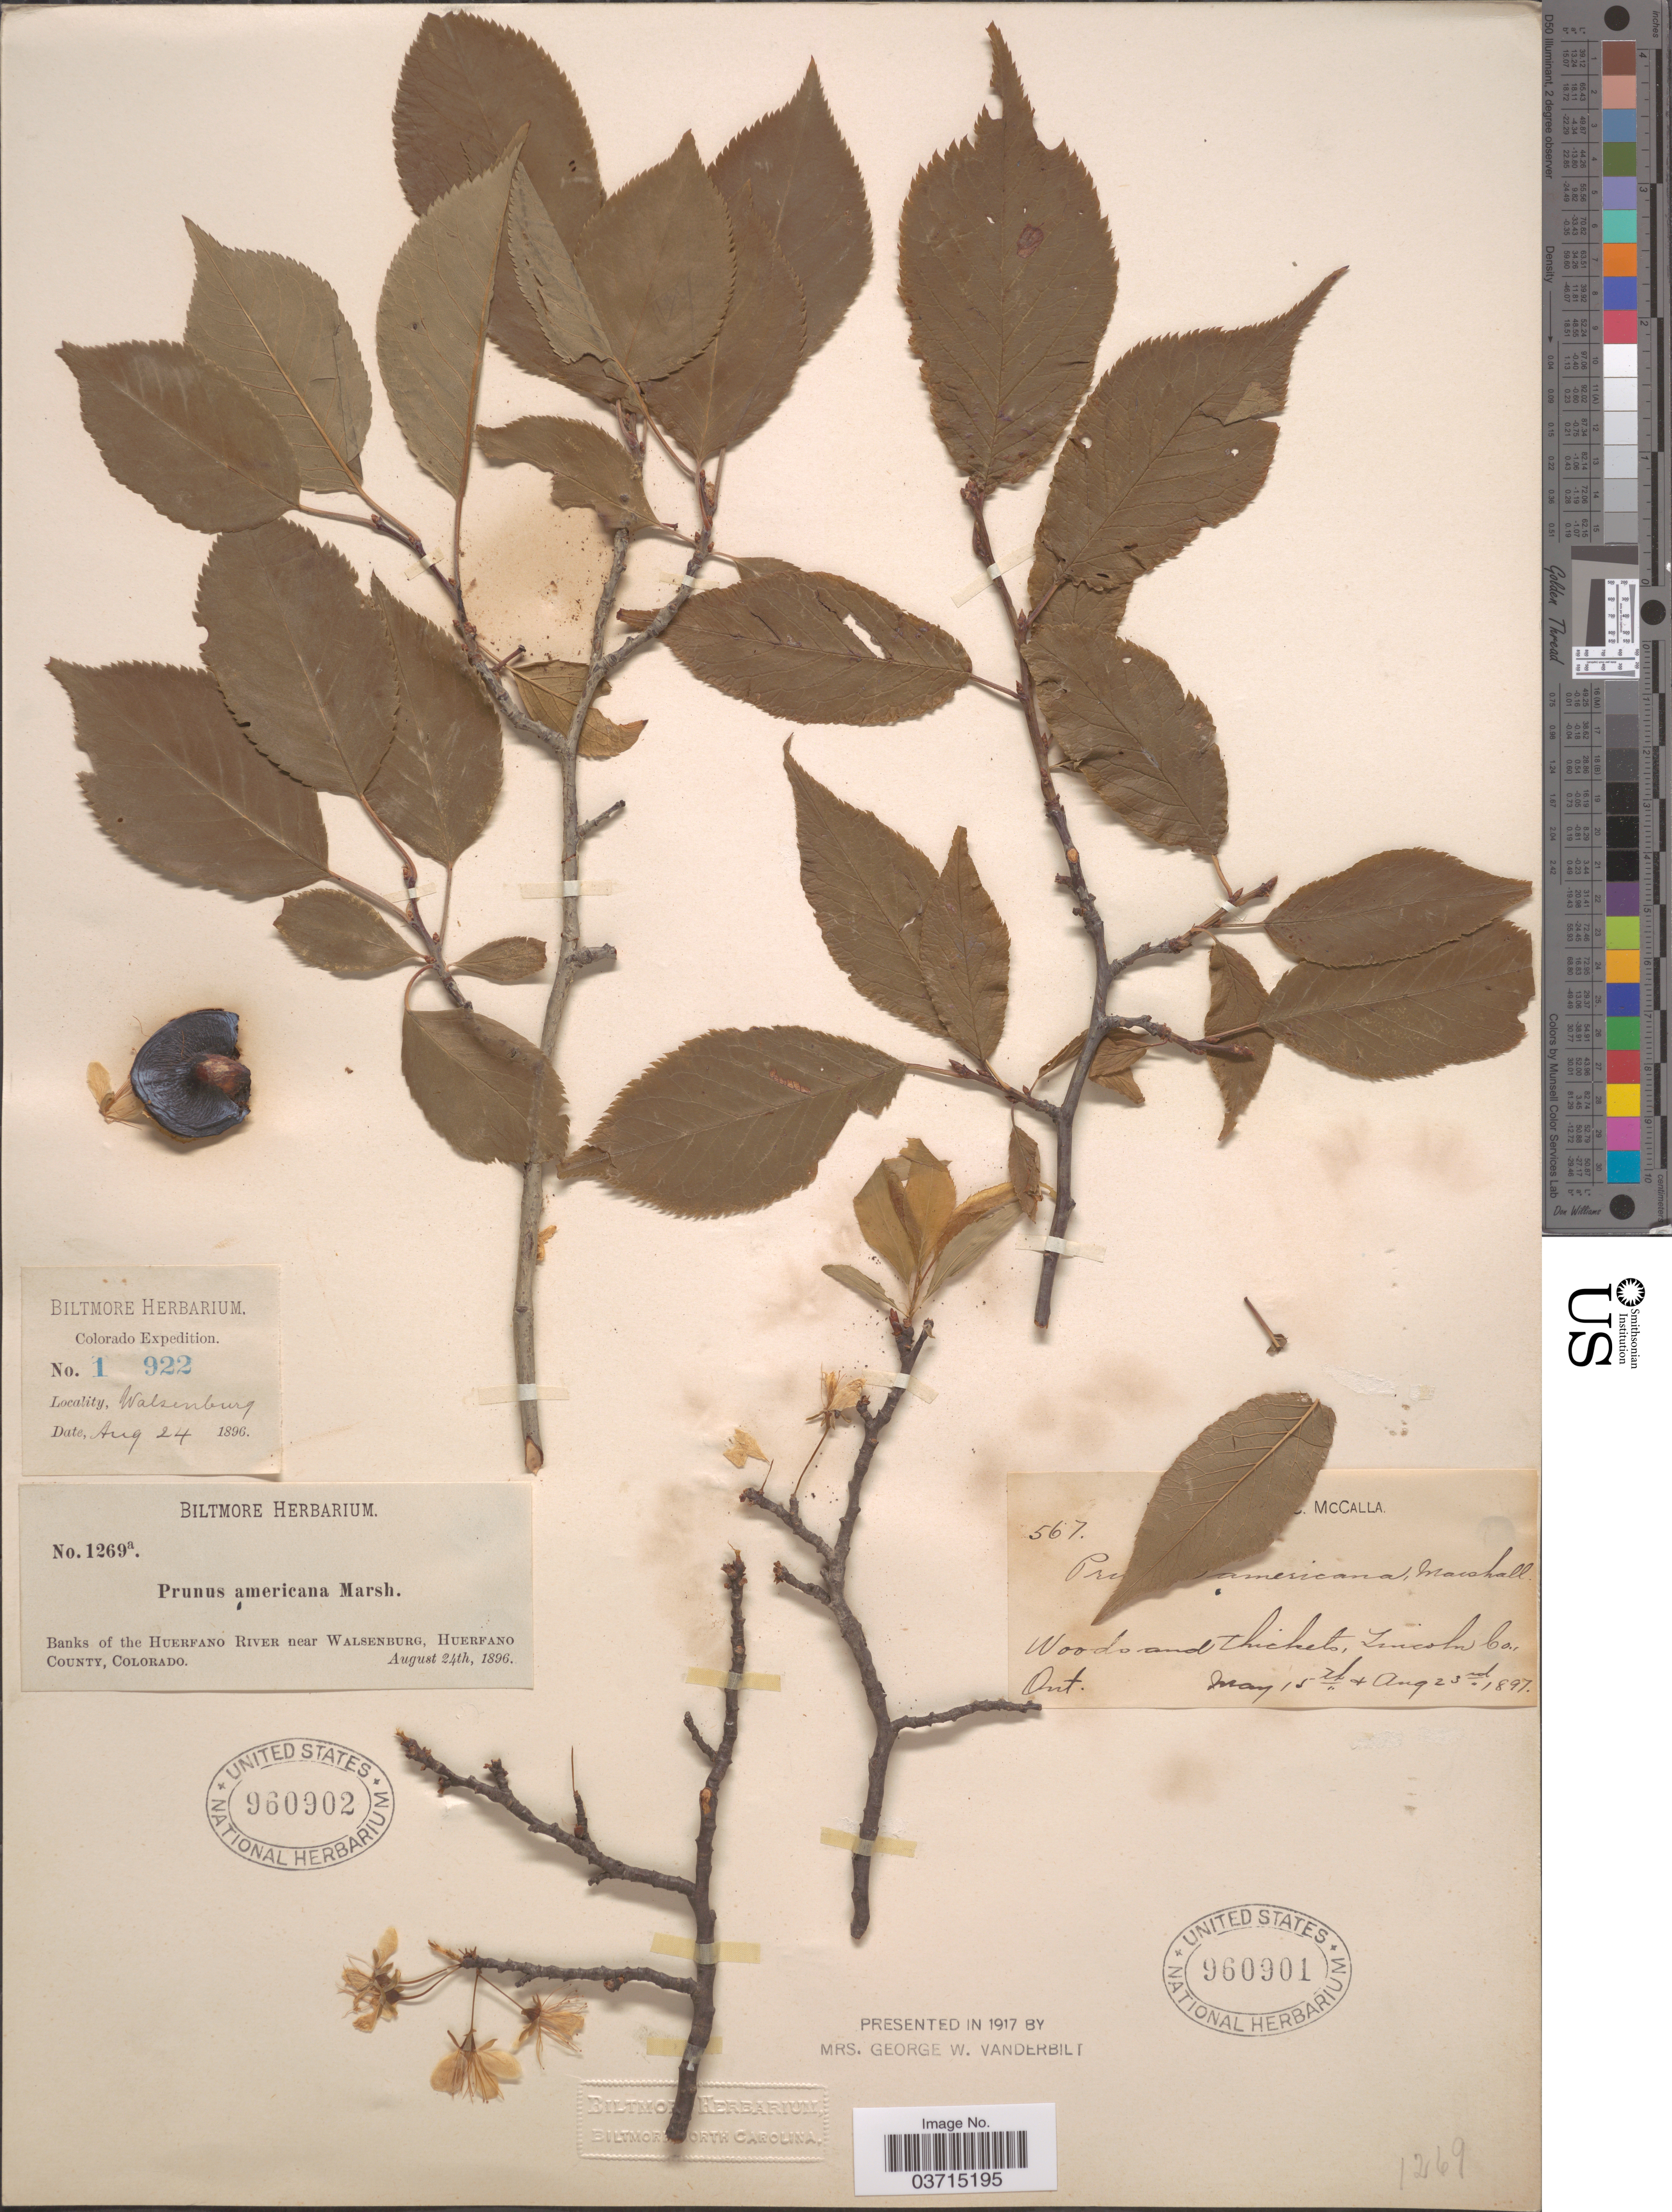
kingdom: Plantae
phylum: Tracheophyta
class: Magnoliopsida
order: Rosales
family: Rosaceae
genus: Prunus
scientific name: Prunus americana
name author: Marshall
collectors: W. McCalla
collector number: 567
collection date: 1897-05-15/1897-08-23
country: Canada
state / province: Ontario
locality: Lincoln Co.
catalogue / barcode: US 960901-2